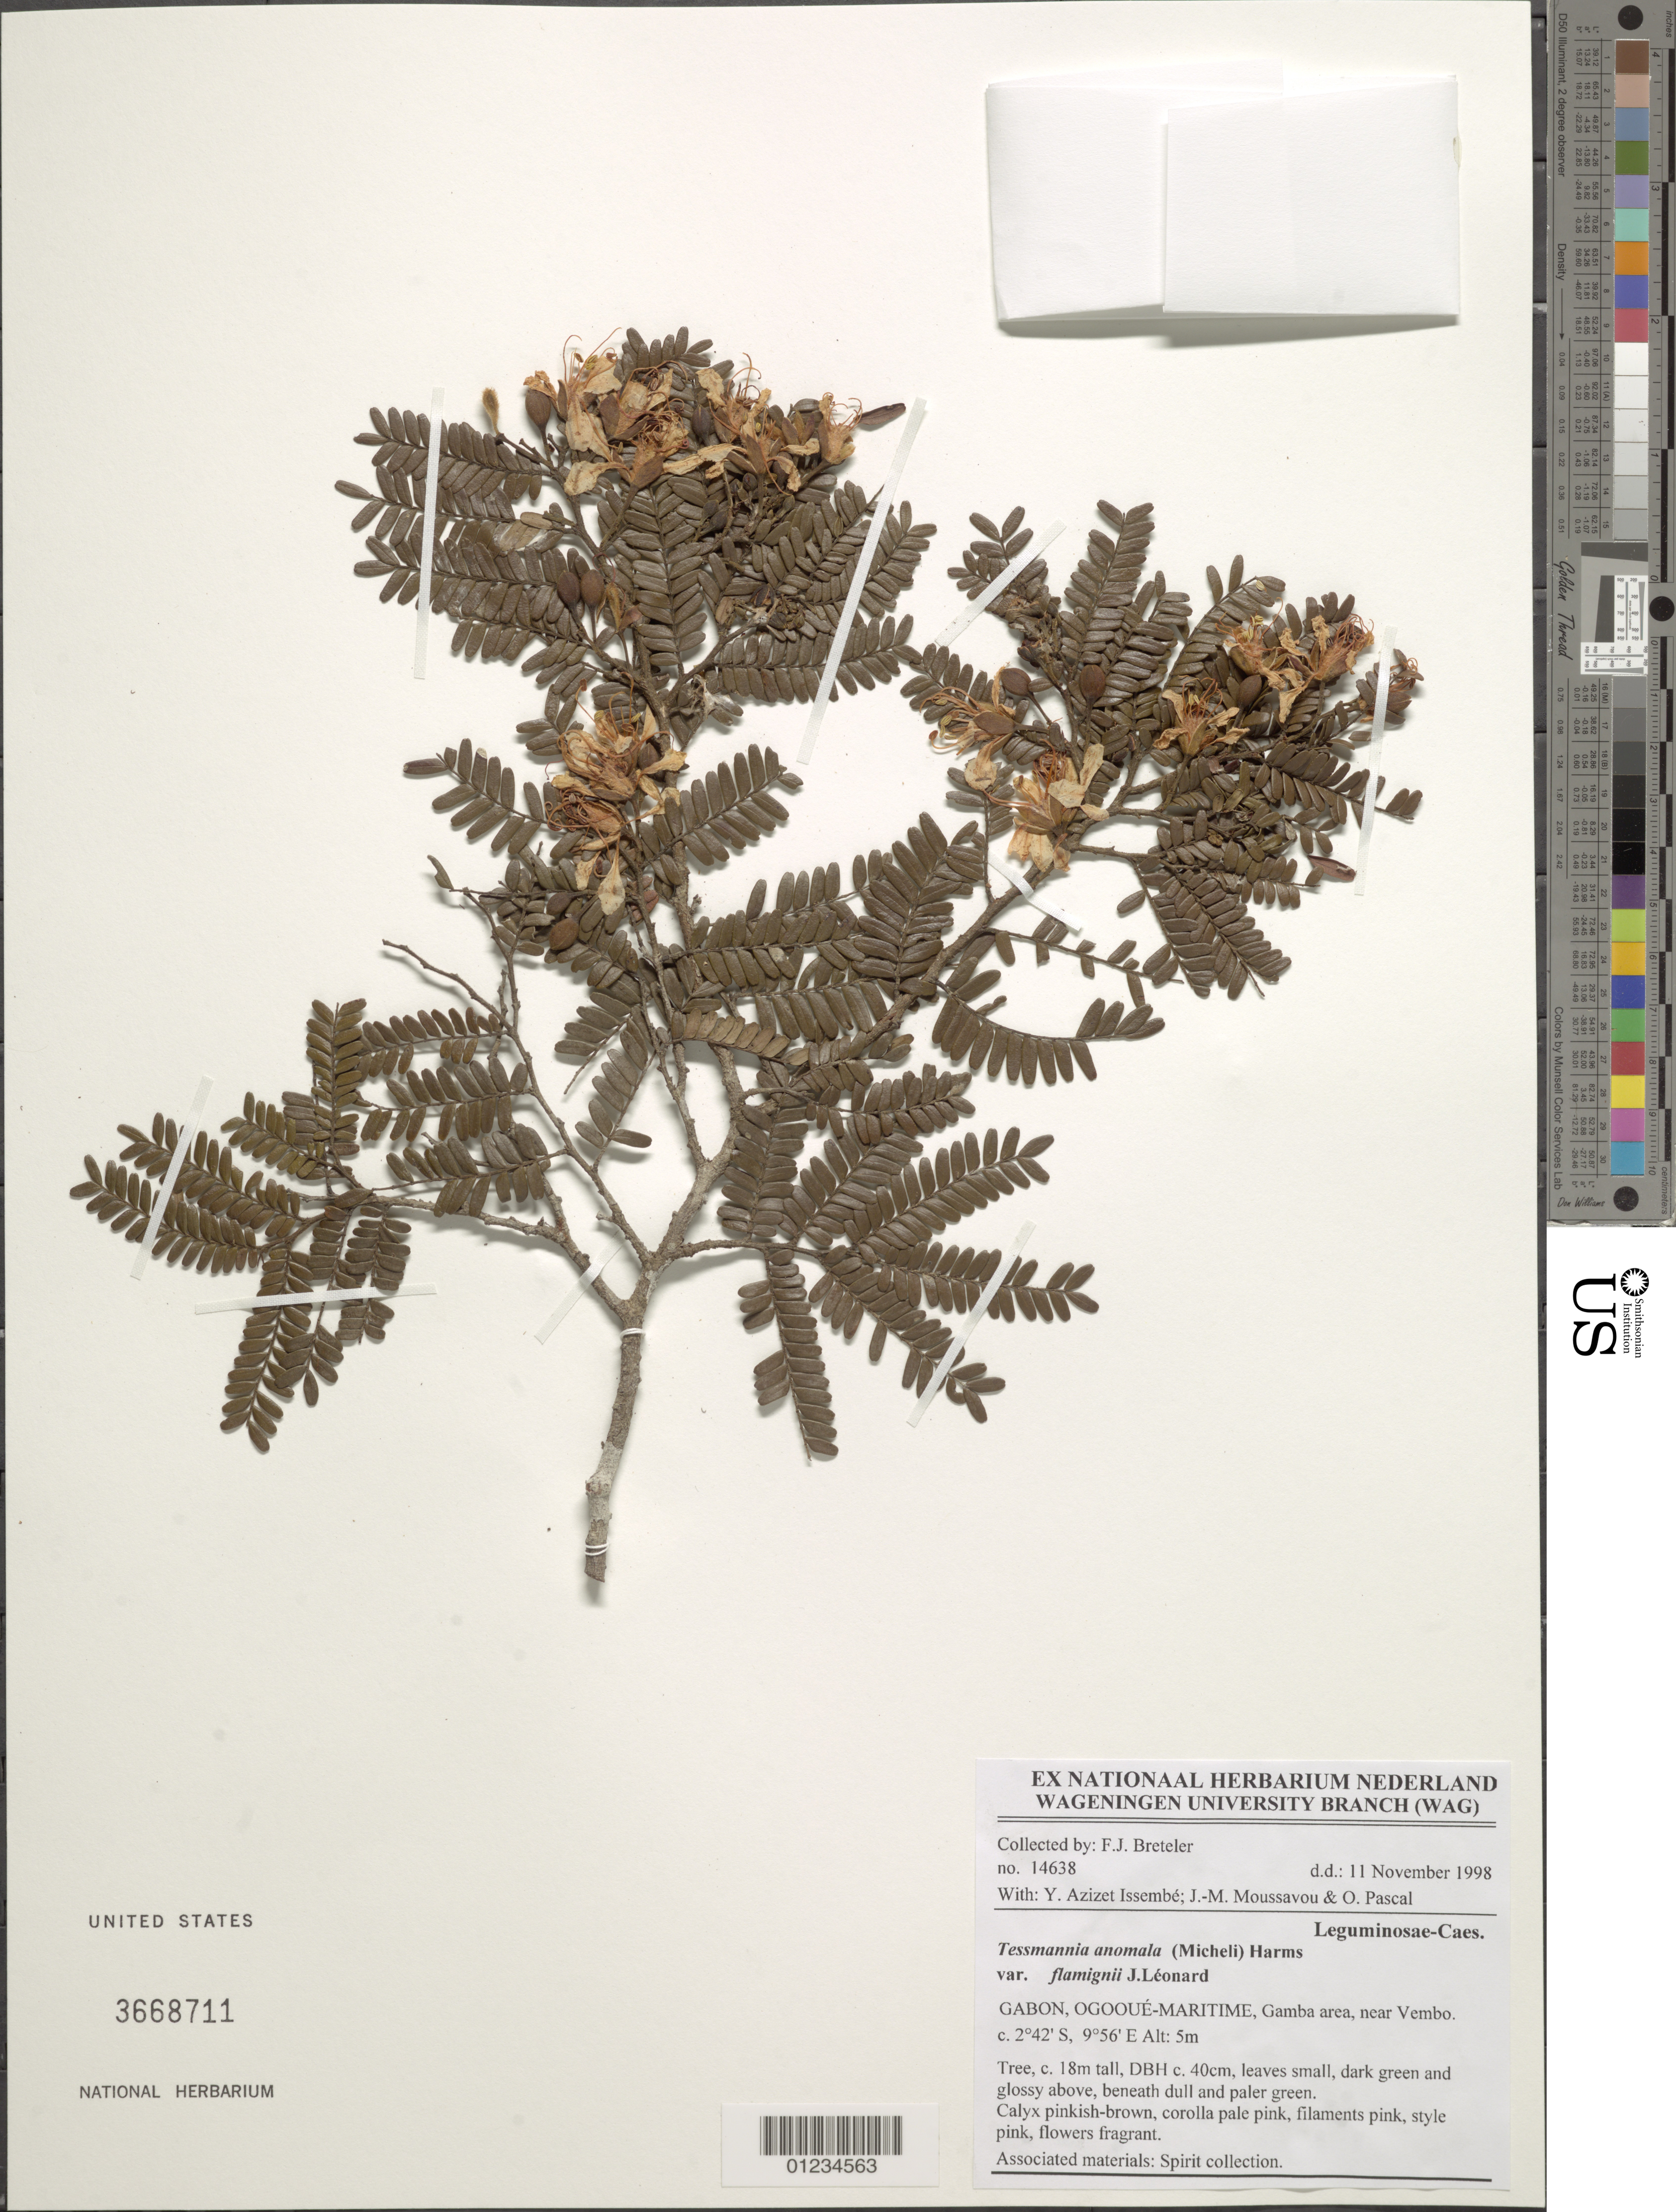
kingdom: Plantae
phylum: Tracheophyta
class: Magnoliopsida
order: Fabales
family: Fabaceae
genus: Tessmannia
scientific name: Tessmannia anomala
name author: (Micheli) Harms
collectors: F. J. Breteler, Y. Issembe, O. Pascal & J. Moussavou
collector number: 14638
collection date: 1998-11-11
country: Gabon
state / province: Ogooué-Maritime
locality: Gamba area, near Vembo.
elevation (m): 5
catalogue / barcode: US 3668711